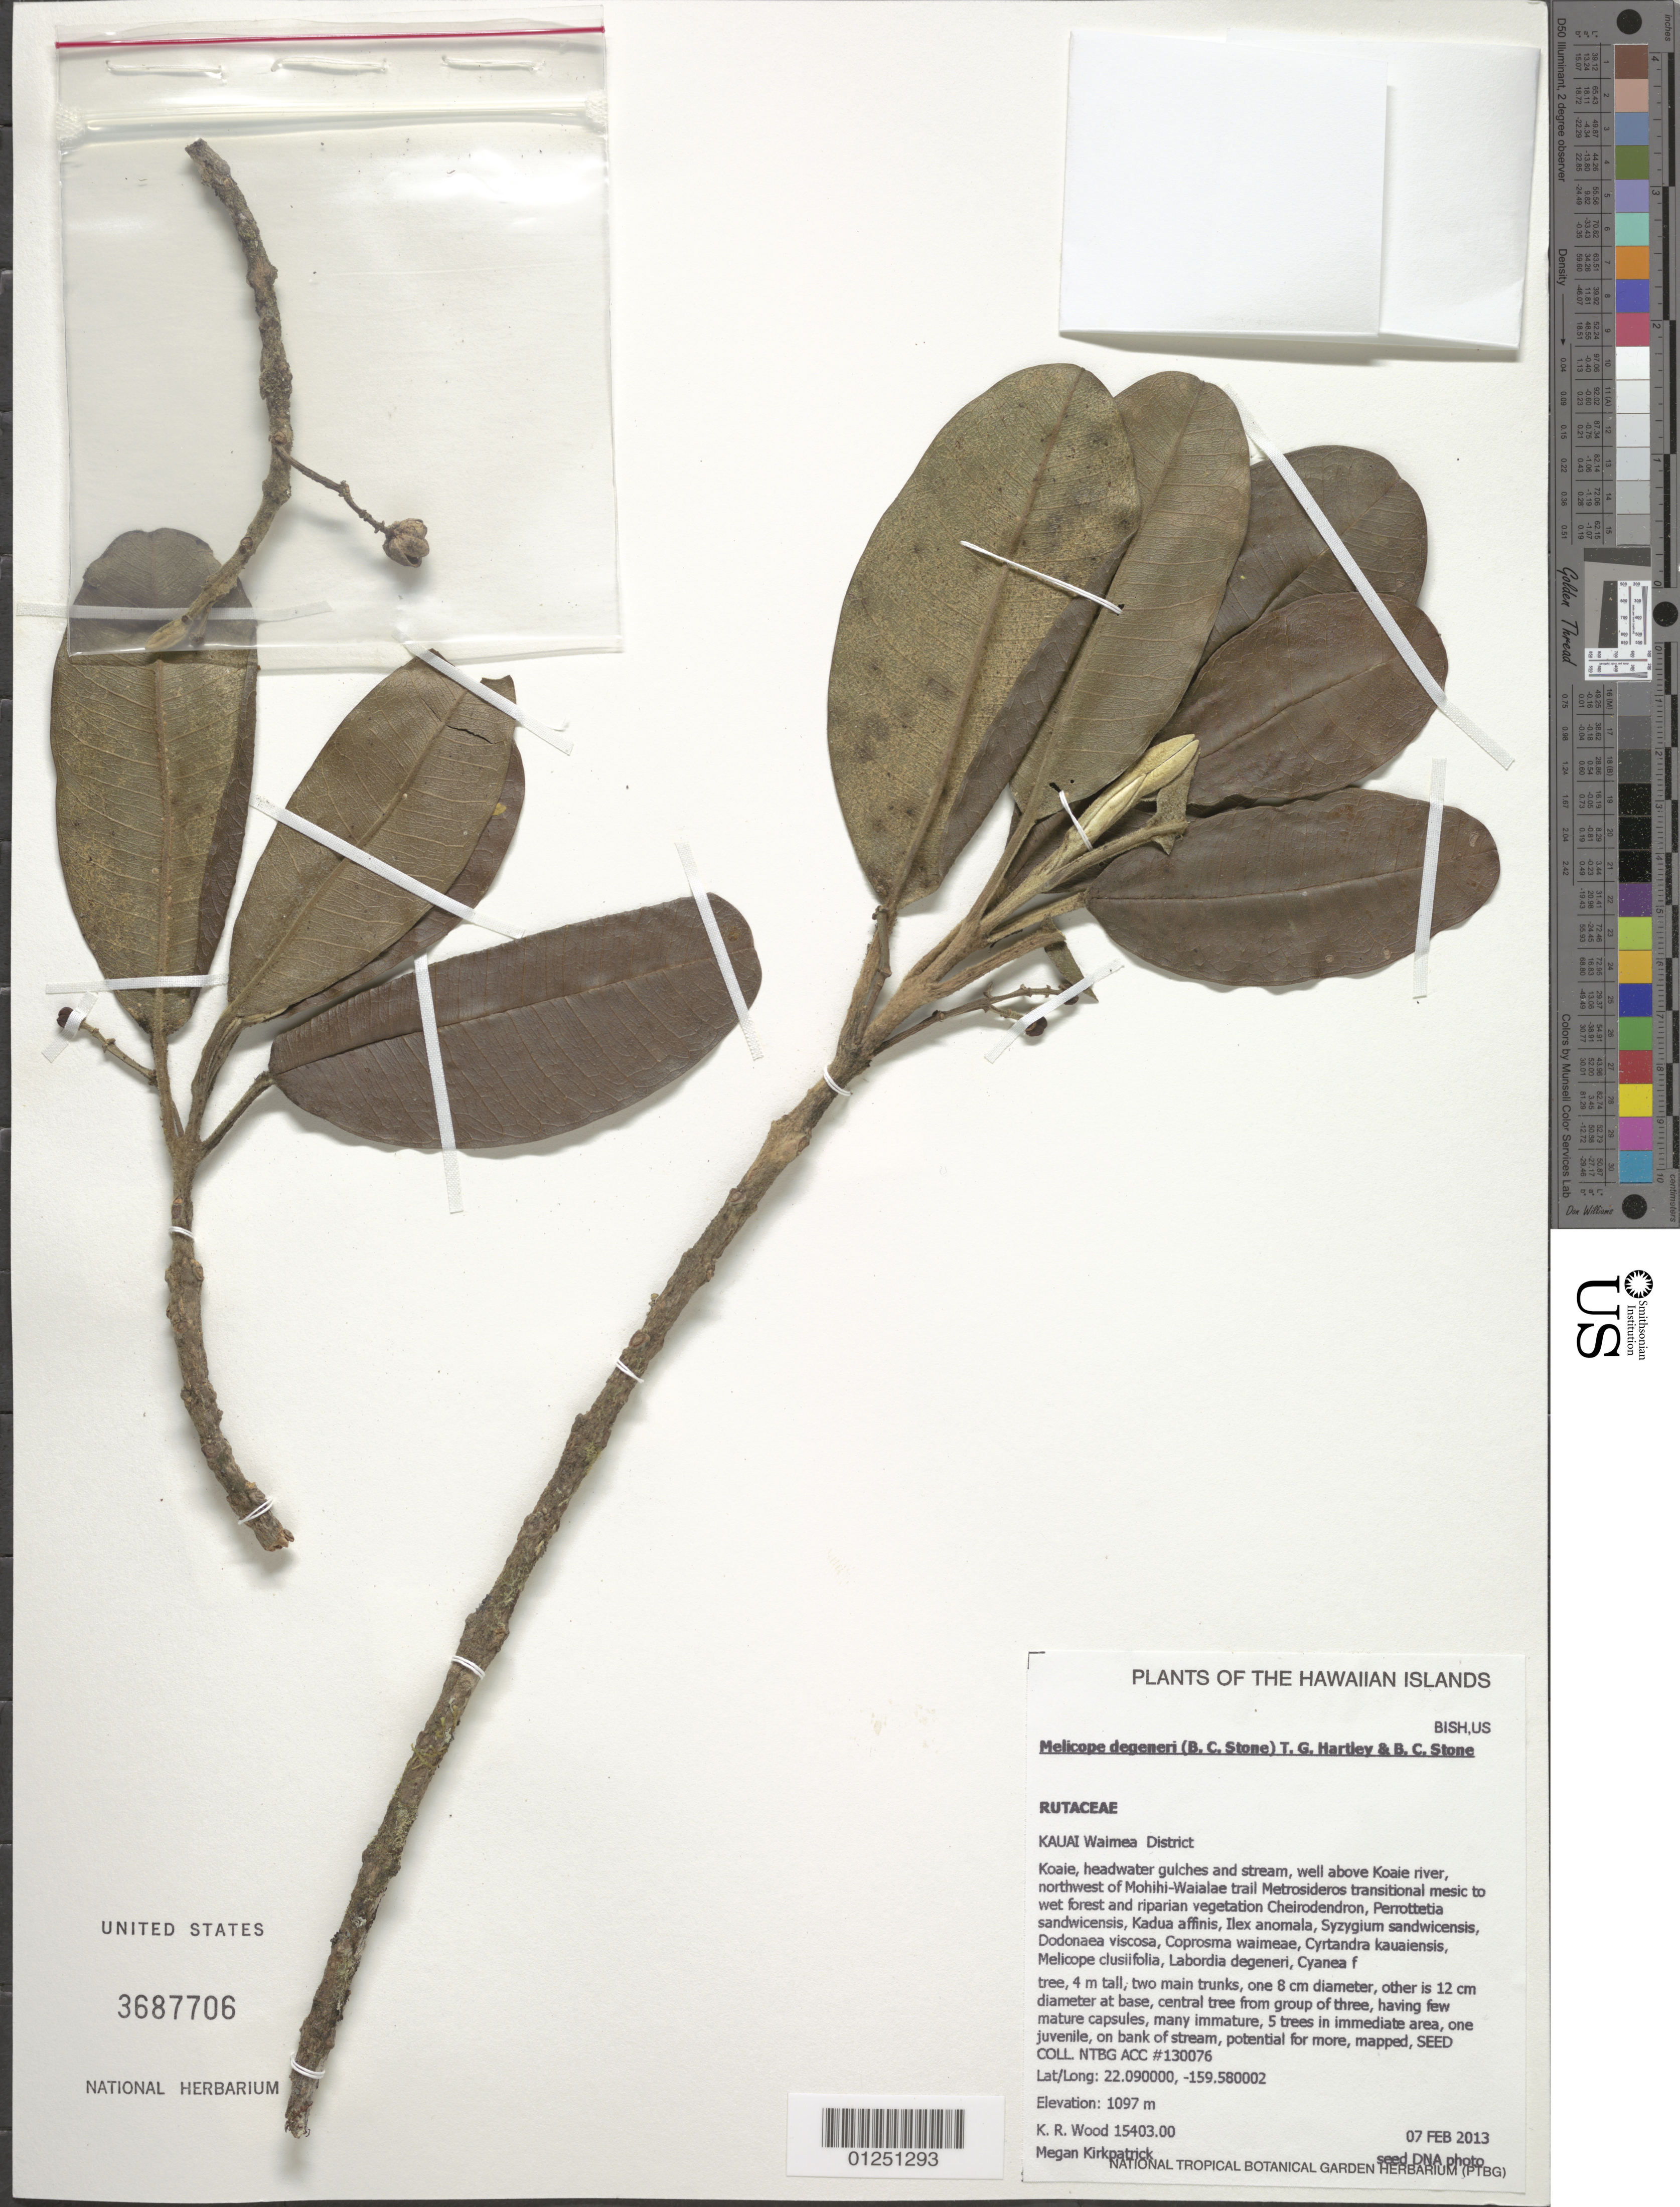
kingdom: Plantae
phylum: Tracheophyta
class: Magnoliopsida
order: Sapindales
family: Rutaceae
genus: Melicope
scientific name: Melicope degeneri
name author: (B.C. Stone) T.G. Hartley & B.C. Stone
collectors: K. R. Wood & M. Kirkpatrick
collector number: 15403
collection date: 2013-02-07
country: United States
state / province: Hawaii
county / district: Kauai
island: Kaua'i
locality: Waimea District, Koaie, headwater gulches and stream, well above Koaie river, northwest of Mohihi-Waialae trail, on banks and walls of stream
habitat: Transitional mesic to wet forest and riparian vegetation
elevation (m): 1097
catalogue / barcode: US 3687706